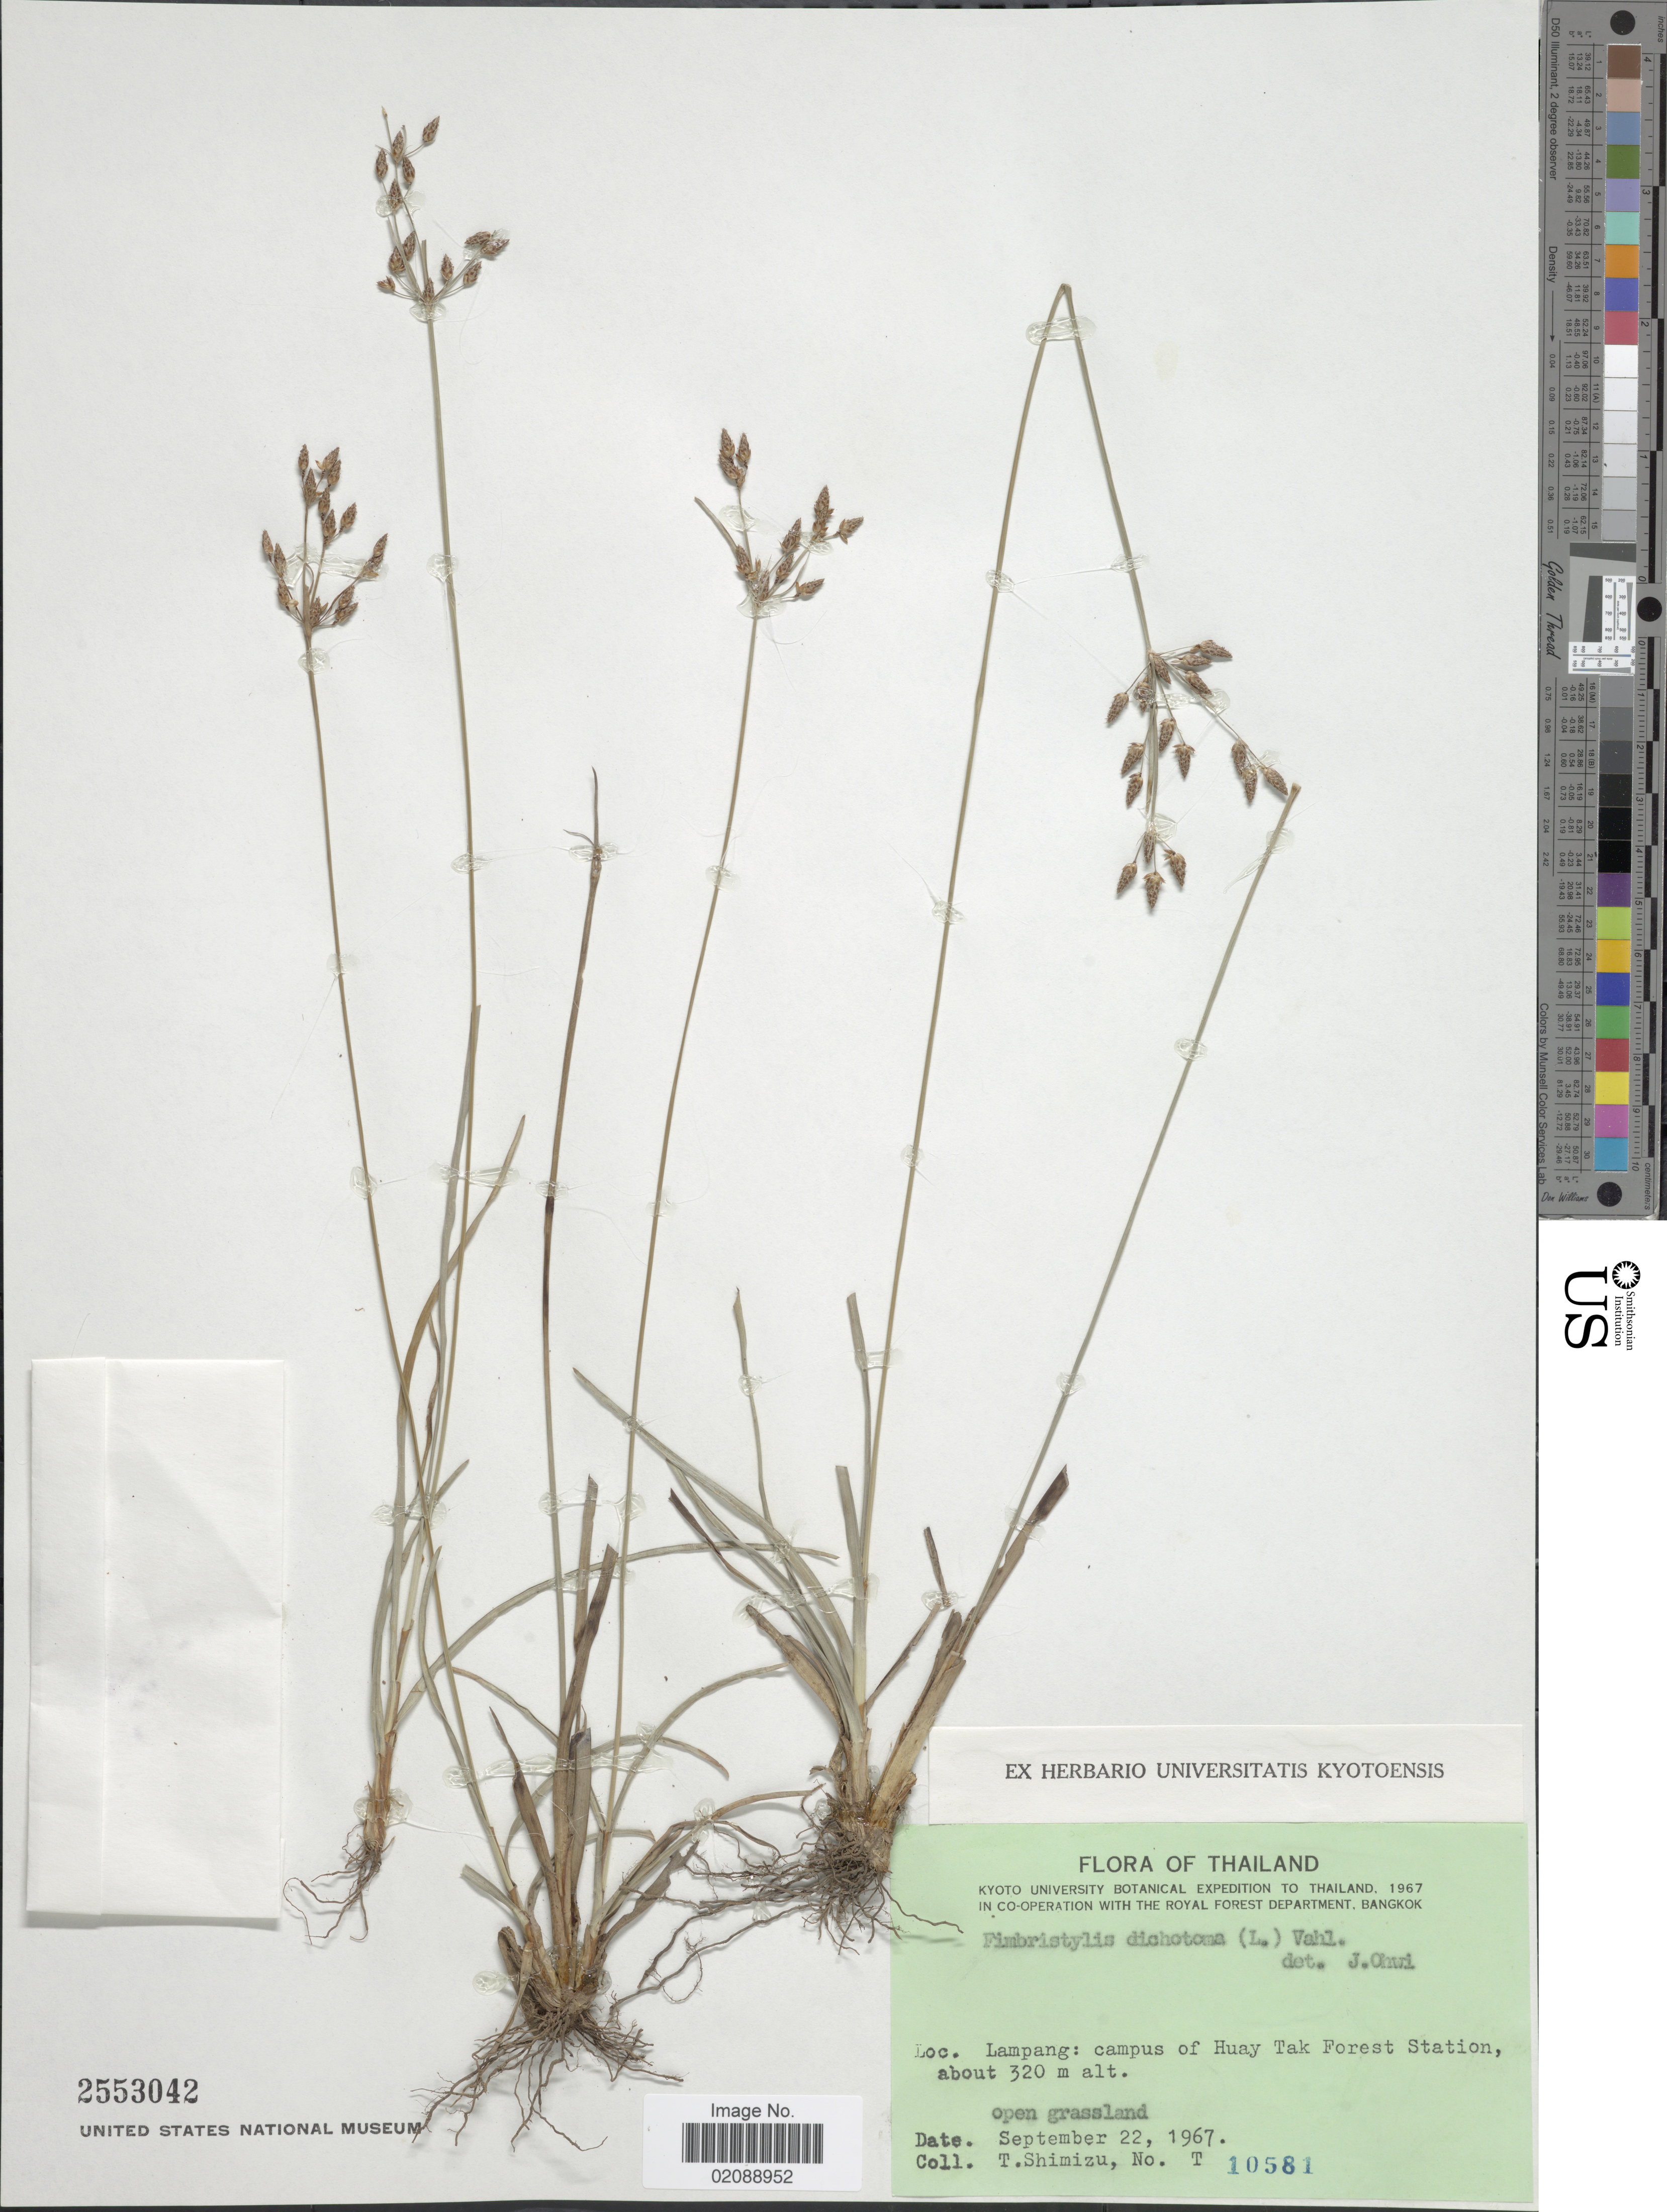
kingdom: Plantae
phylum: Tracheophyta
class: Liliopsida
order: Poales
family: Cyperaceae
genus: Fimbristylis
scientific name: Fimbristylis dichotoma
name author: (L.) Vahl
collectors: T. Shimizu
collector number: T 10581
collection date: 1967-09-22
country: Thailand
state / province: Lampang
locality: Campus of Huay Tak Forest Station.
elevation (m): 320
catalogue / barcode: US 2553042